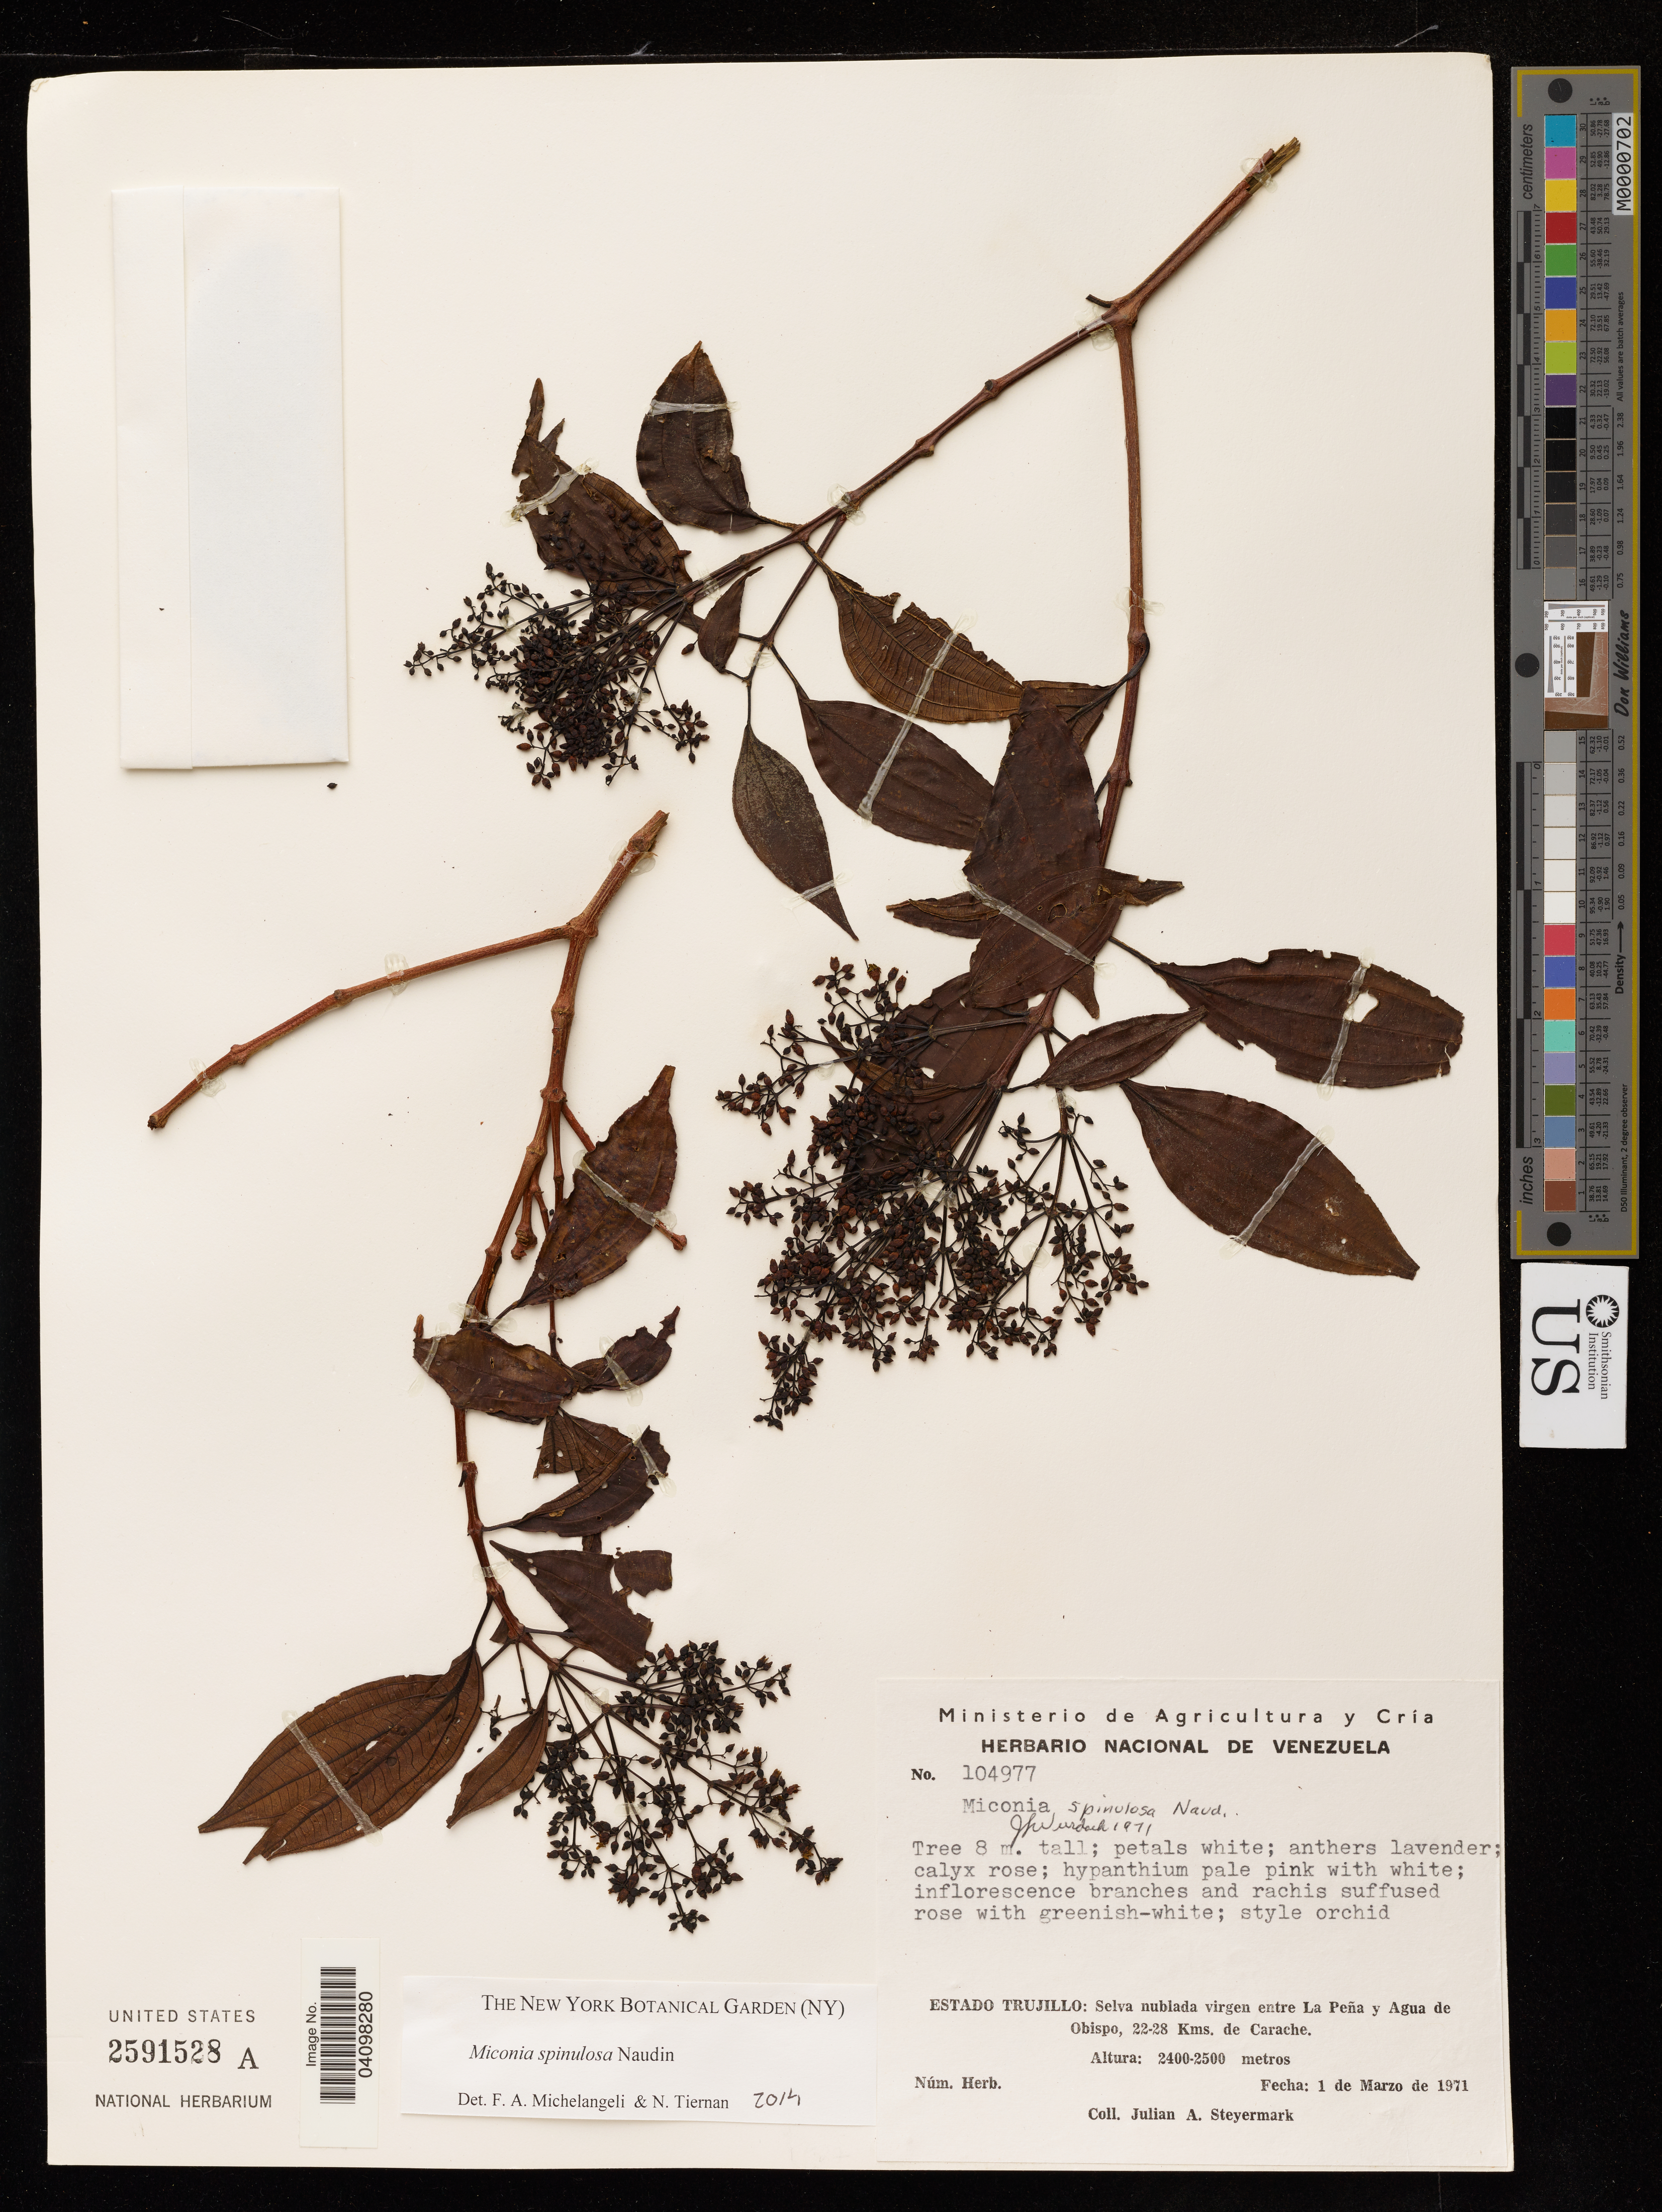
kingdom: Plantae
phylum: Tracheophyta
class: Magnoliopsida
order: Myrtales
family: Melastomataceae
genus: Miconia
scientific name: Miconia spinulosa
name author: Naudin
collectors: J. Steyermark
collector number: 104977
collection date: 1971-03-01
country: Venezuela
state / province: Trujillo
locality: Estado Trujillo: Selva nublada virgen entre La Peña y Agua de Obispo, 22-28 Kms. de Carache.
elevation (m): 2400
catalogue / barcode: US 2591528A